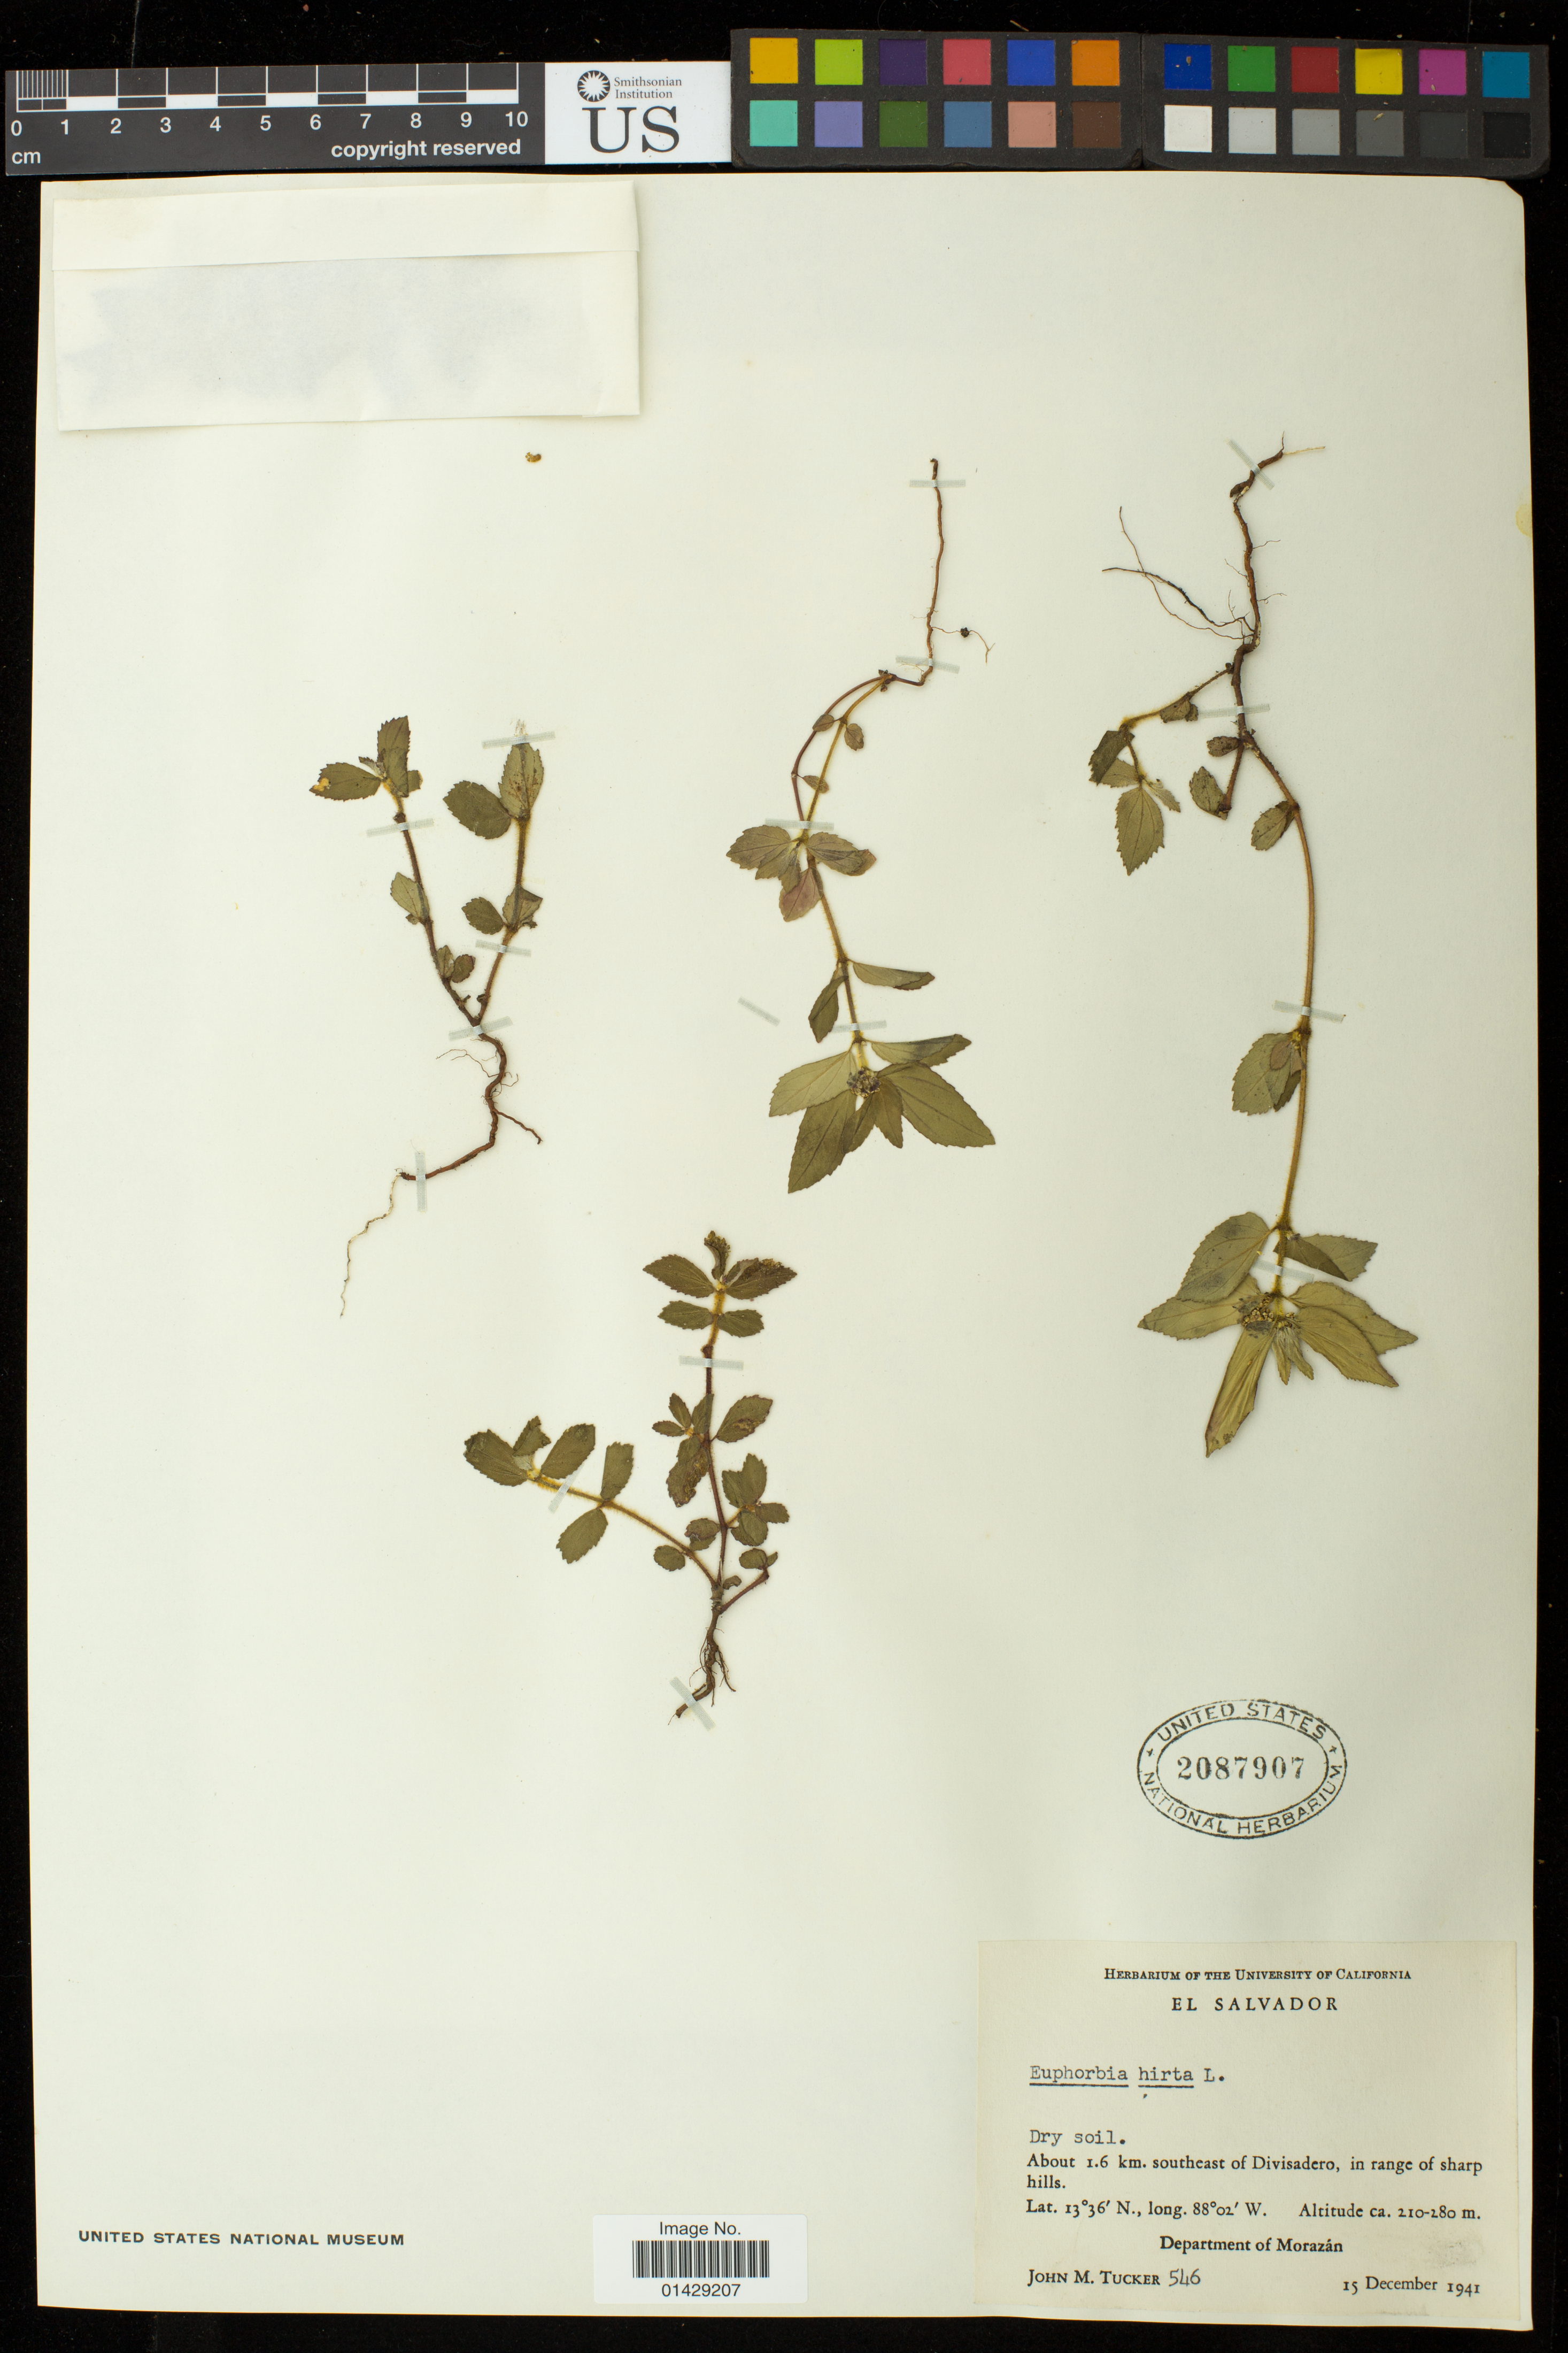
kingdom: Plantae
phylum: Tracheophyta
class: Magnoliopsida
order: Malpighiales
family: Euphorbiaceae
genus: Euphorbia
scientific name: Euphorbia hirta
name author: L.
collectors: J. M. Tucker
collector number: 546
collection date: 1941-12-15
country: El Salvador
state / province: Morazan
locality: About 1.6 km. southeast of Divisadero, in range of sharp hills.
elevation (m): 210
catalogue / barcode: US 2087907